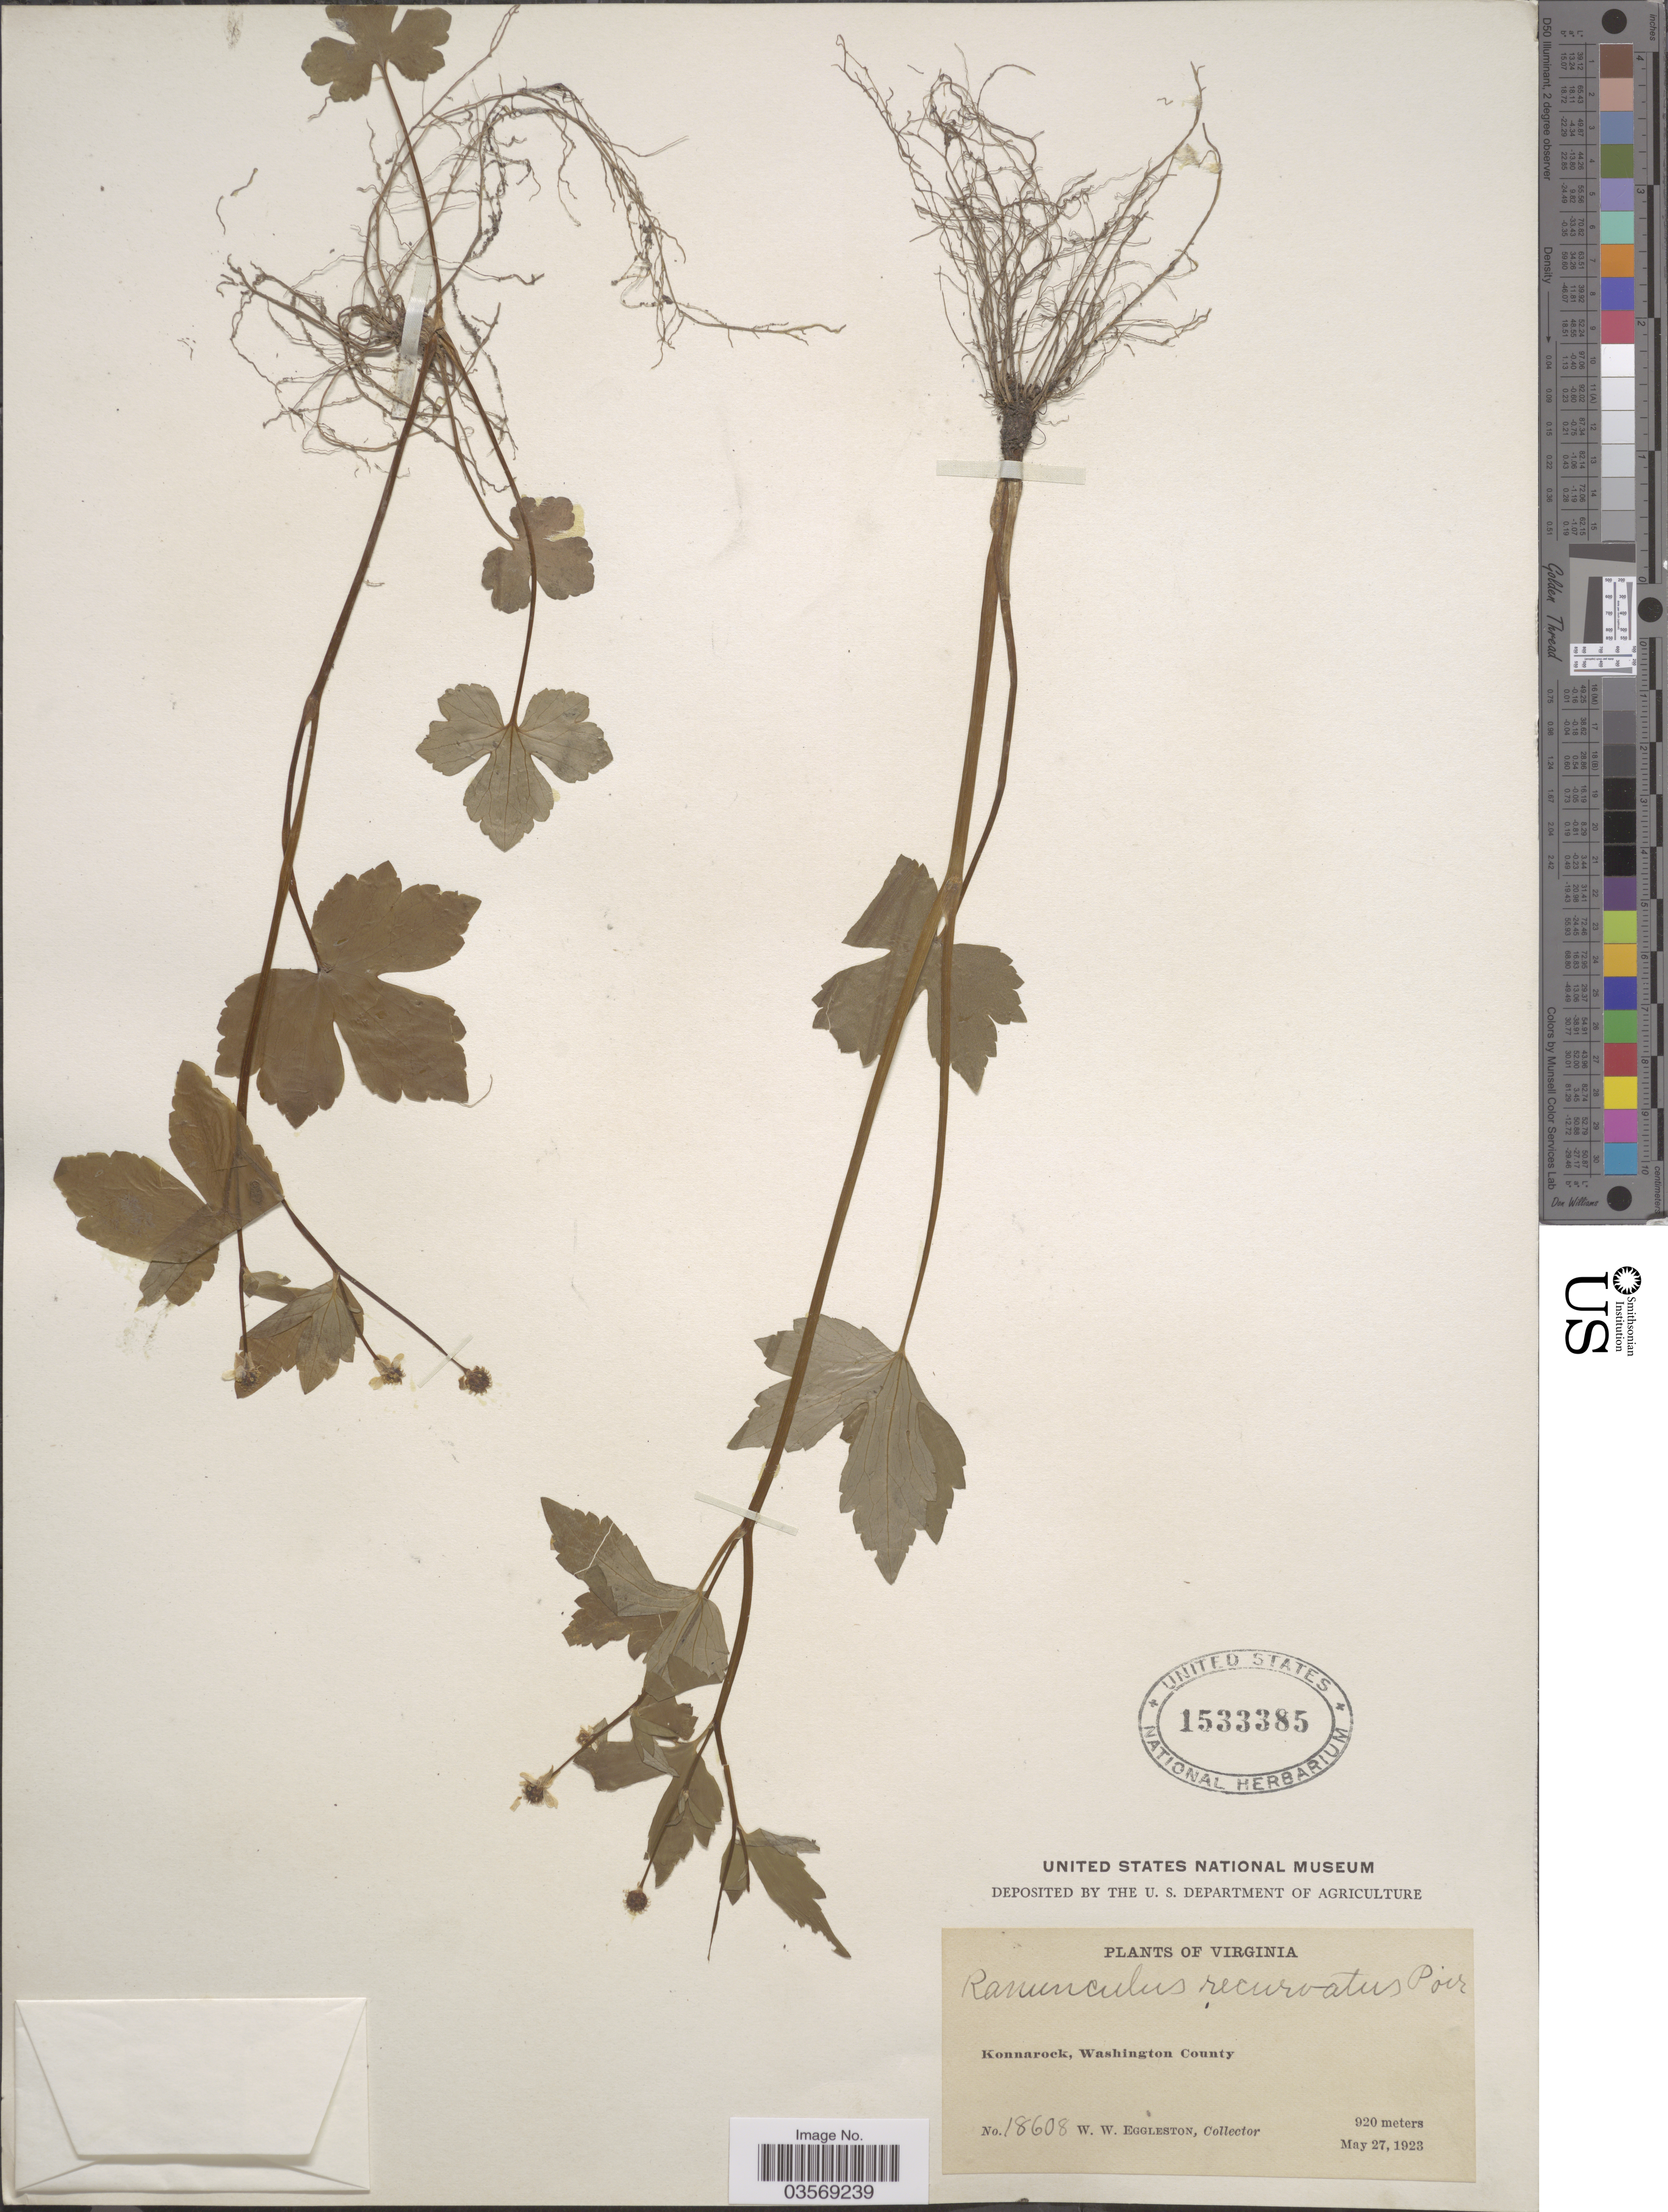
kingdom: Plantae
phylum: Tracheophyta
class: Magnoliopsida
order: Ranunculales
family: Ranunculaceae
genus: Ranunculus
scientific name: Ranunculus recurvatus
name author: Poir.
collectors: W. W. Eggleston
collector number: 18608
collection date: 1923-05-27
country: United States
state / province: Virginia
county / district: Washington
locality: Konnarock, Washington County.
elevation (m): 920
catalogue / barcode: US 1533385